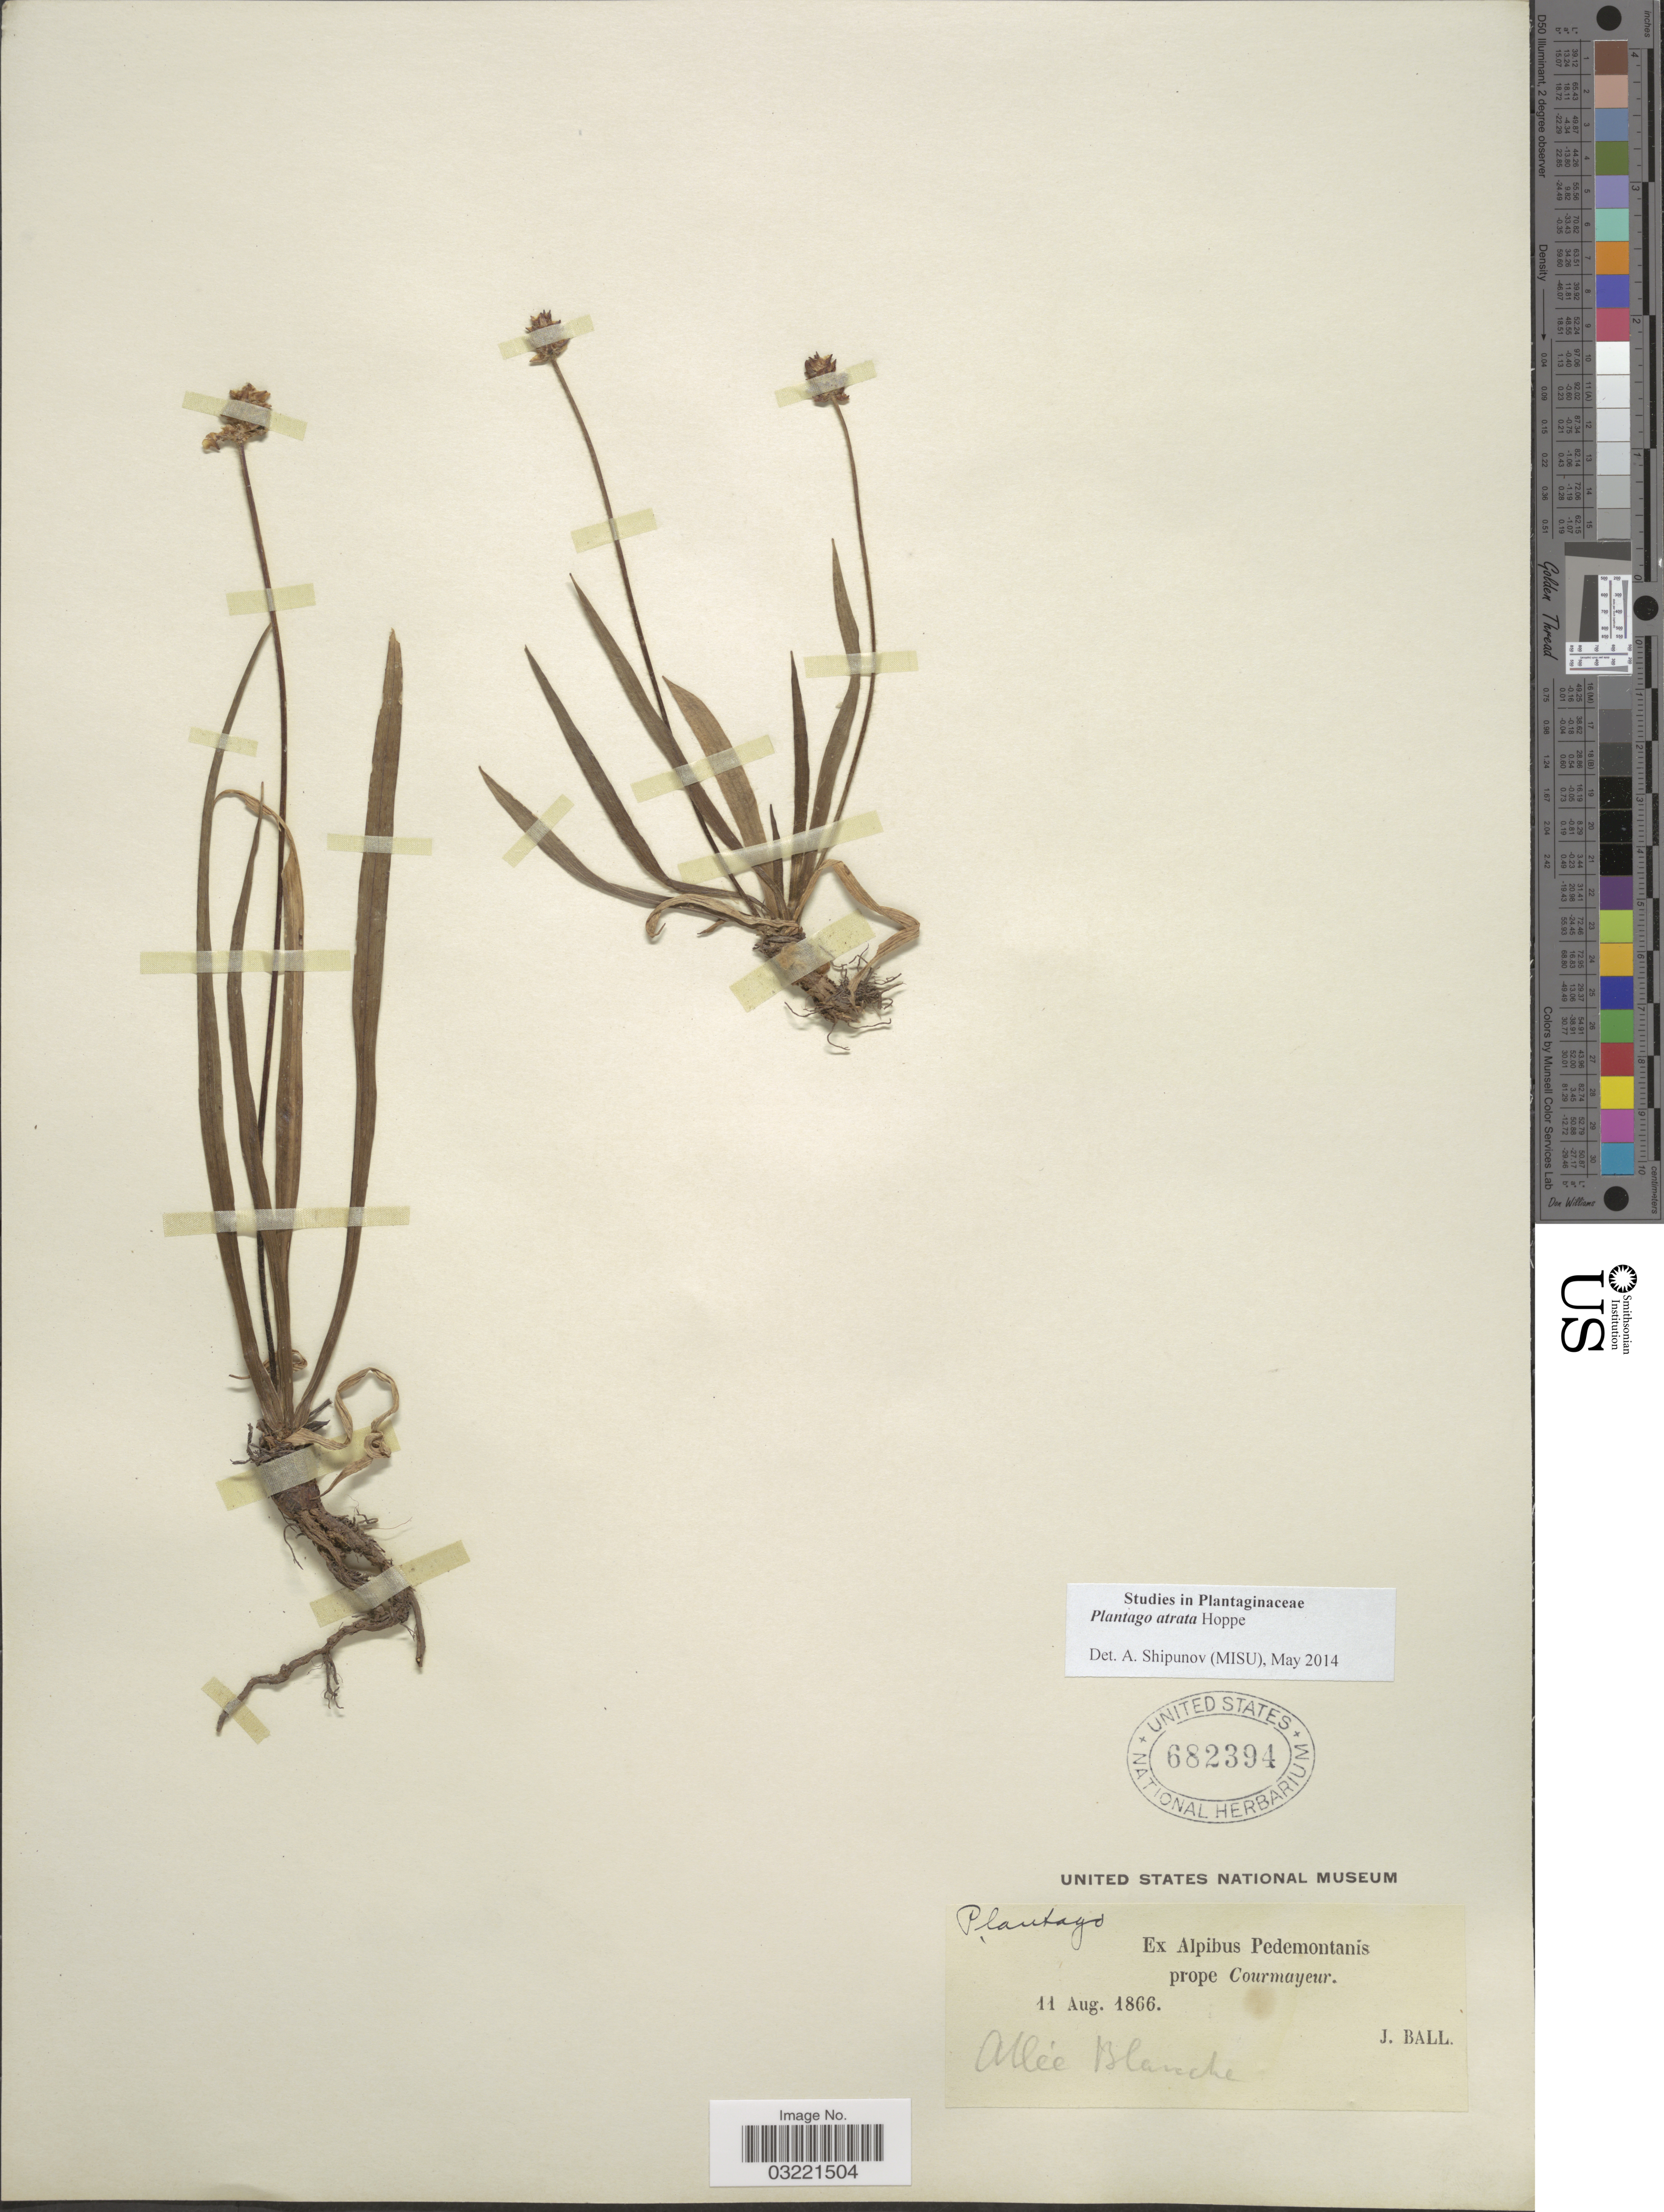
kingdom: Plantae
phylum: Tracheophyta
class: Magnoliopsida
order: Lamiales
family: Plantaginaceae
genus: Plantago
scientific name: Plantago atrata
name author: Hoppe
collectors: J. Ball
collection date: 1866-08-11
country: Italy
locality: Ex Alpibus Pedemontanis prope Courmayeur. Allée Blanche.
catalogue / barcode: US 682394